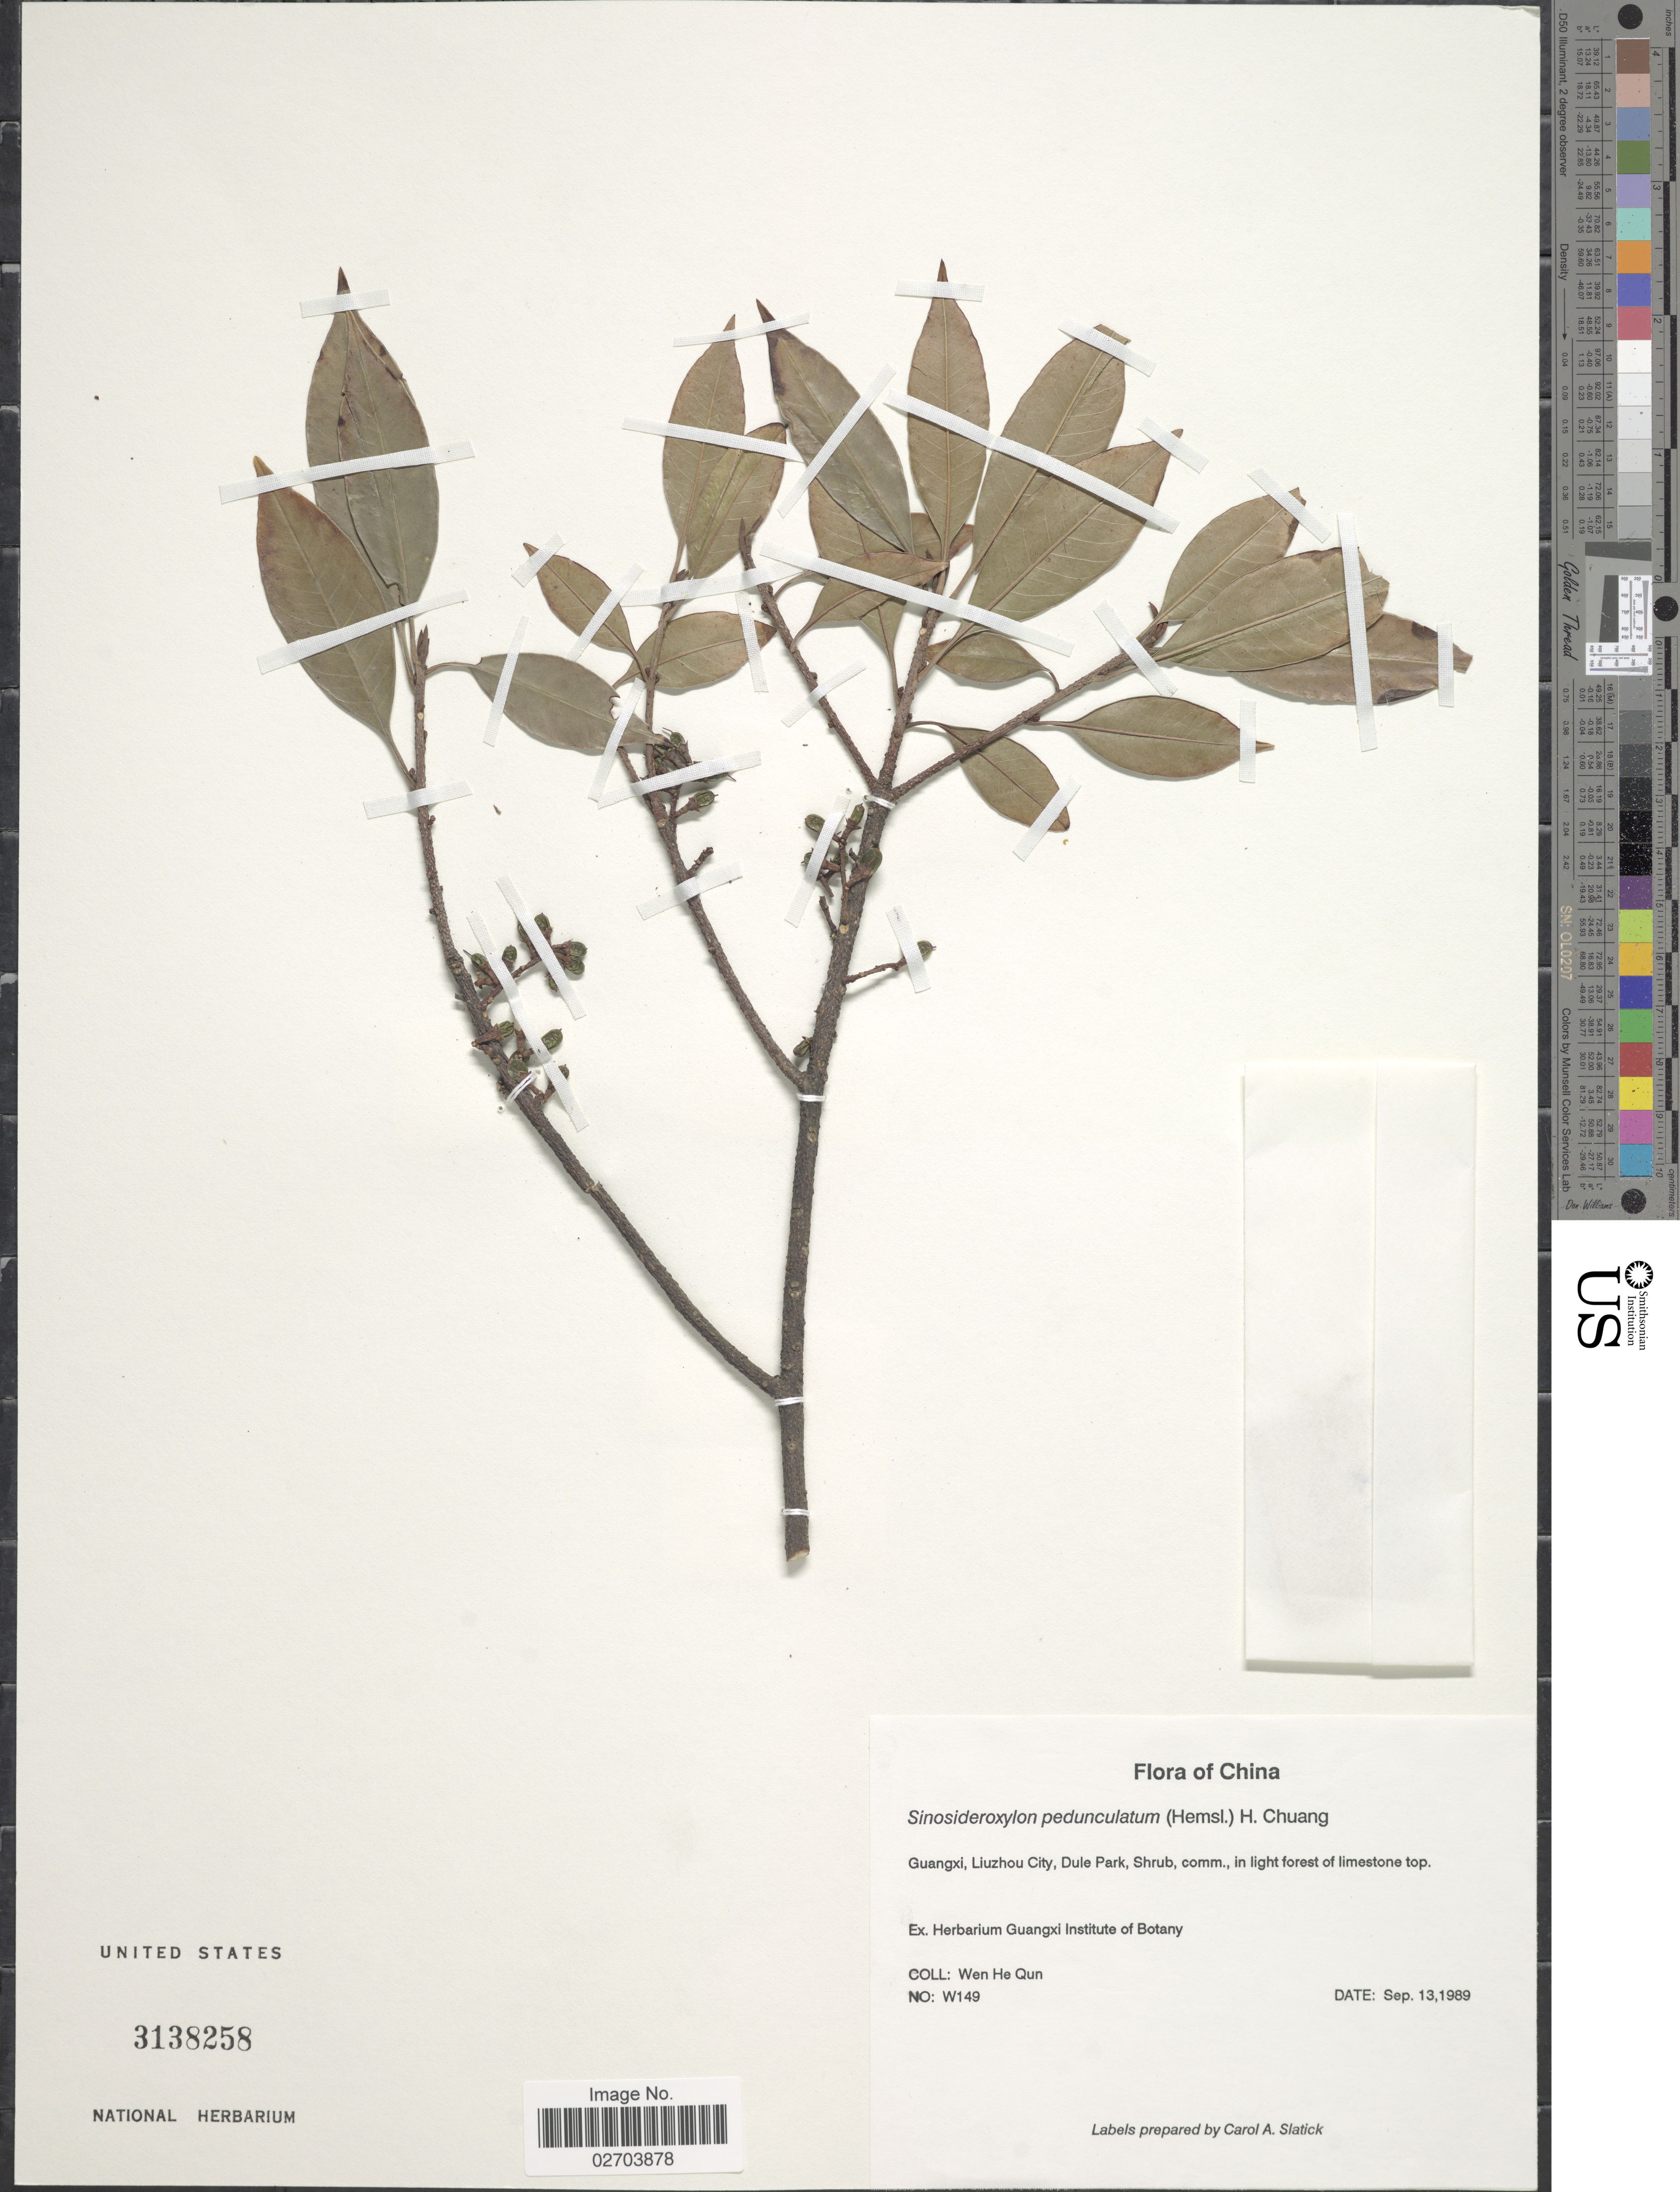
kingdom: Plantae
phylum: Tracheophyta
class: Magnoliopsida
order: Ericales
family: Sapotaceae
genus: Sarcosperma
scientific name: Sarcosperma pedunculatum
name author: Hemsl.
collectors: H. Wen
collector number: W149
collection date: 1989-09-13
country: China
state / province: Guangxi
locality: Liuzhou City, Dule Park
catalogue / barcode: US 3138258